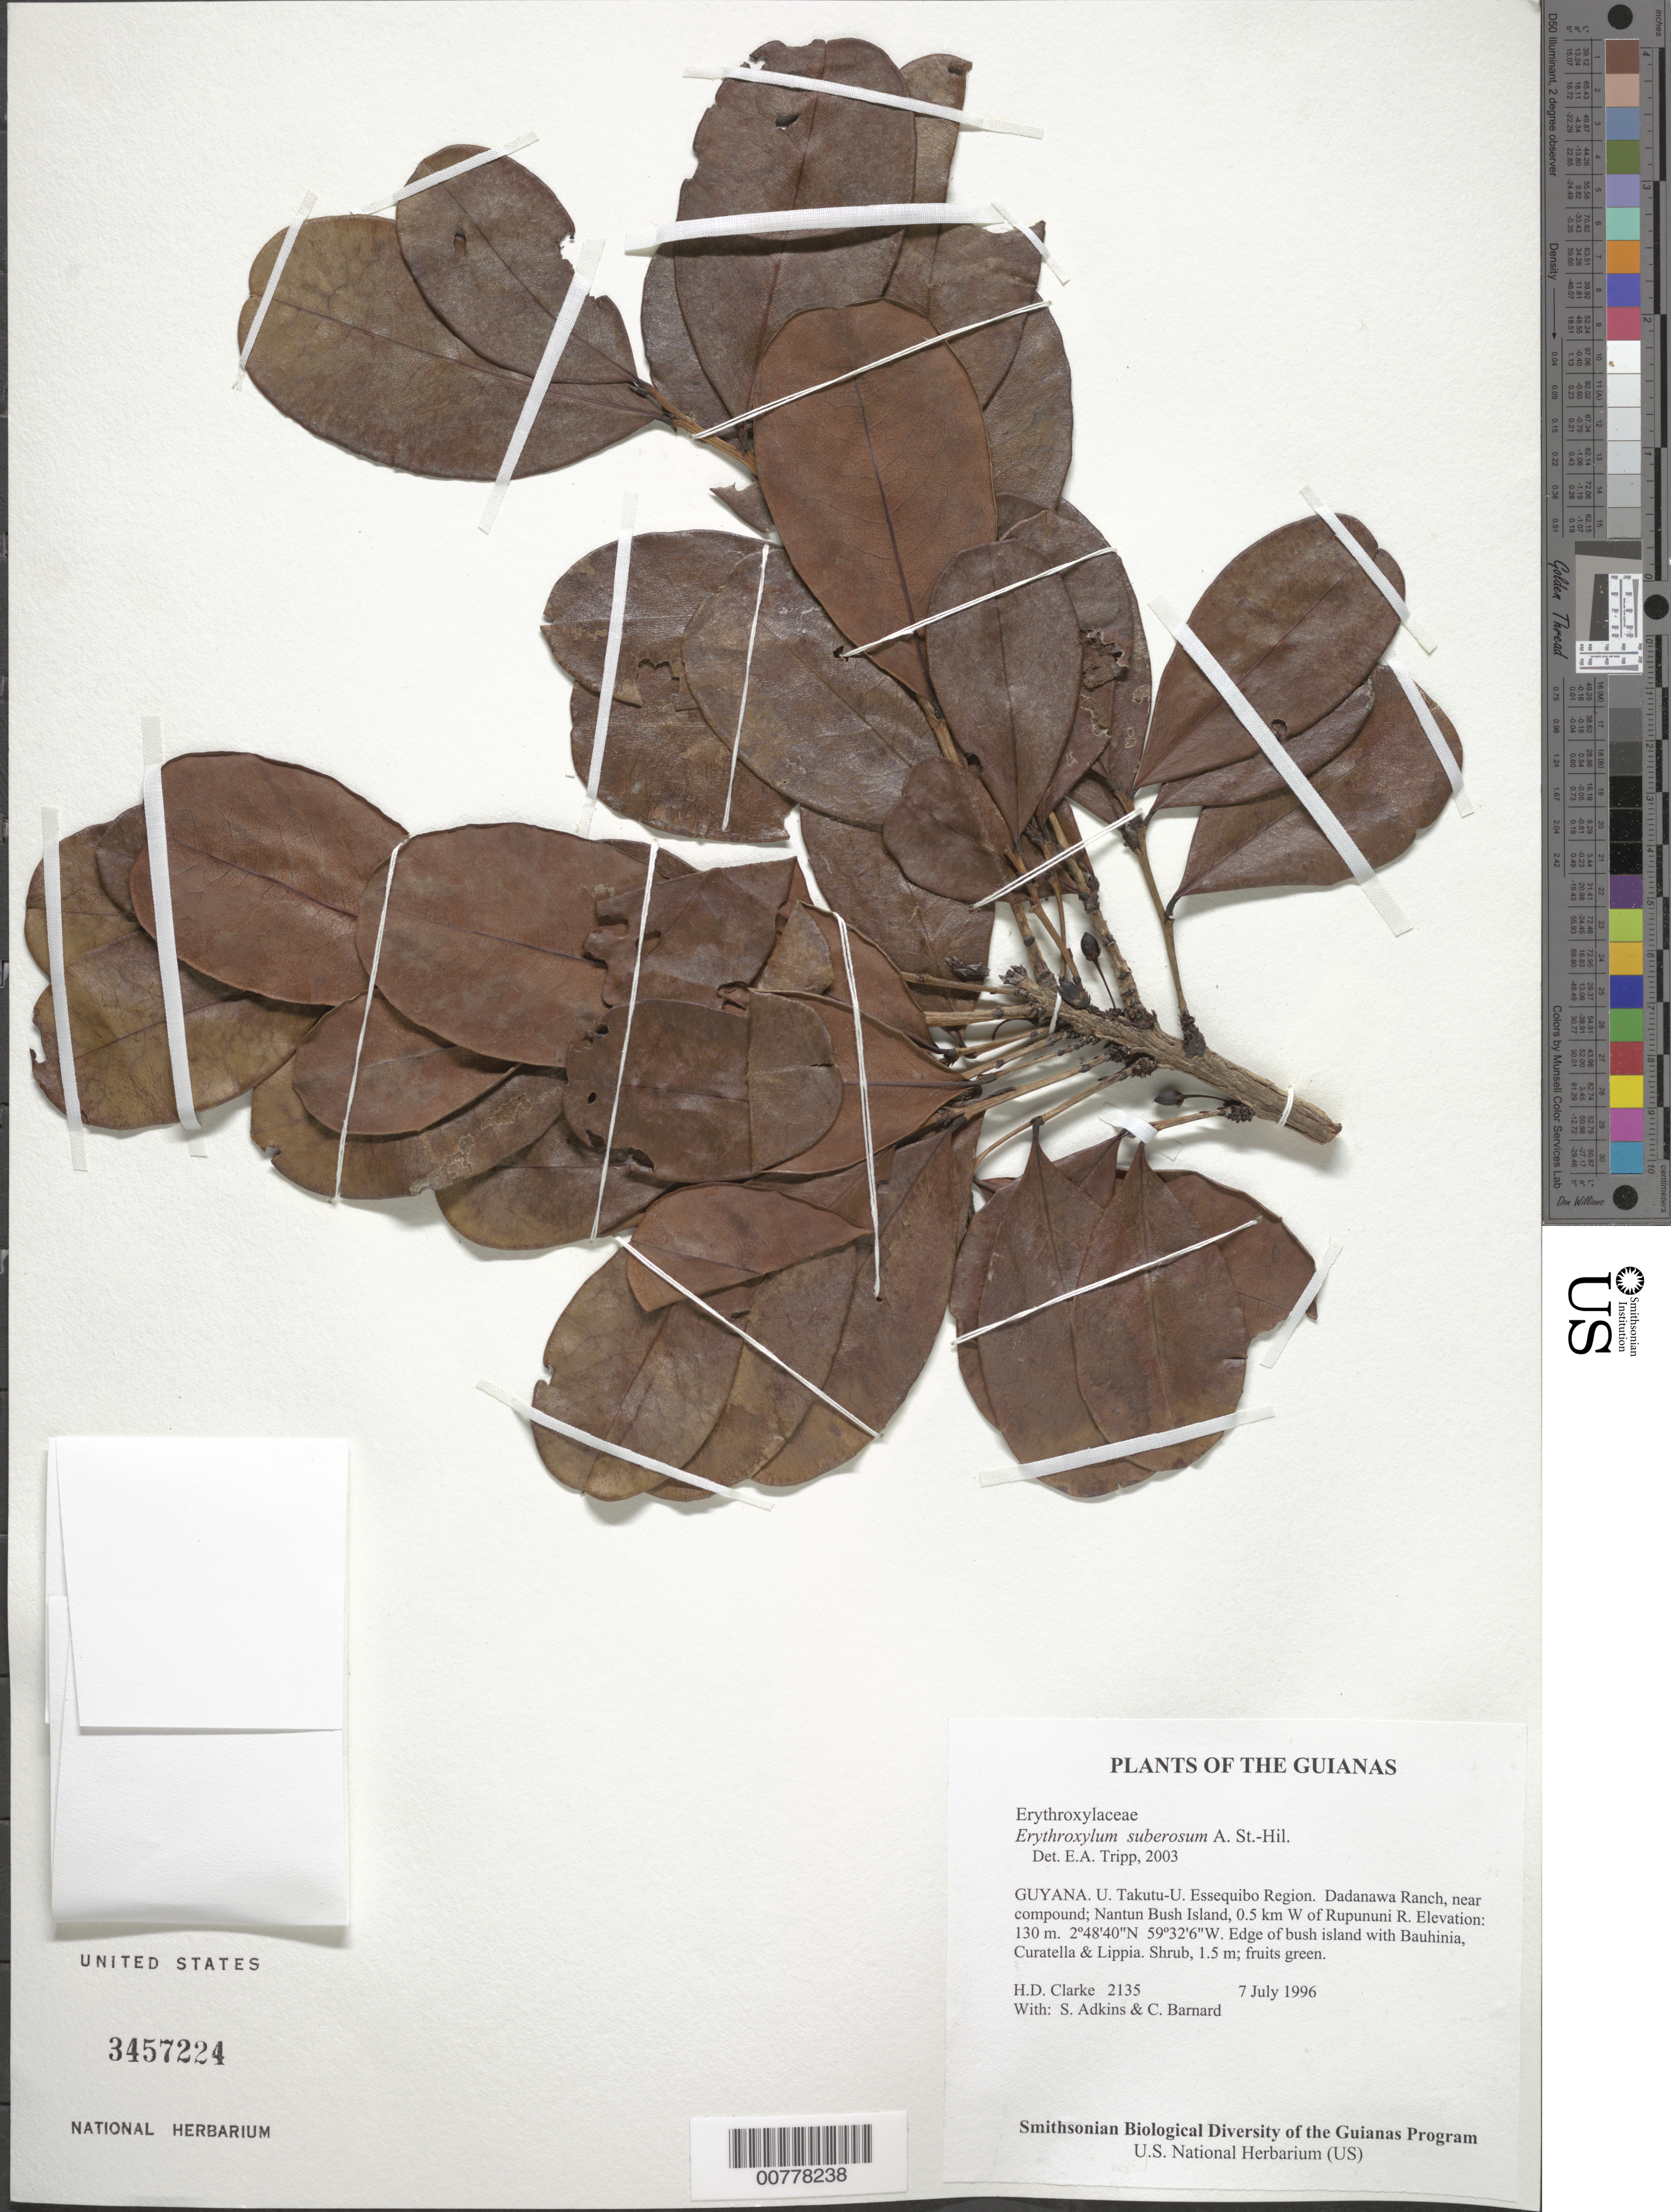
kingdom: Plantae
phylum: Tracheophyta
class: Magnoliopsida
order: Malpighiales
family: Erythroxylaceae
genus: Erythroxylum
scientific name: Erythroxylum suberosum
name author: A. St.-Hil.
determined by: Tripp, Erin A.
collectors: H. D. Clarke, S. Adkins & C. Bernard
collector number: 2135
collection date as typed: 7 July 1996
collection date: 1996-07-07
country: Guyana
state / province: U. Takutu-U. Essequibo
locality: Dadanawa Ranch, near compound; Nantun Bush Island, 0.5 km W of Rupununi R.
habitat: Edge of bush island with Bauhinia, Curatella & Lippia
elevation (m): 130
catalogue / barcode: US 3457224